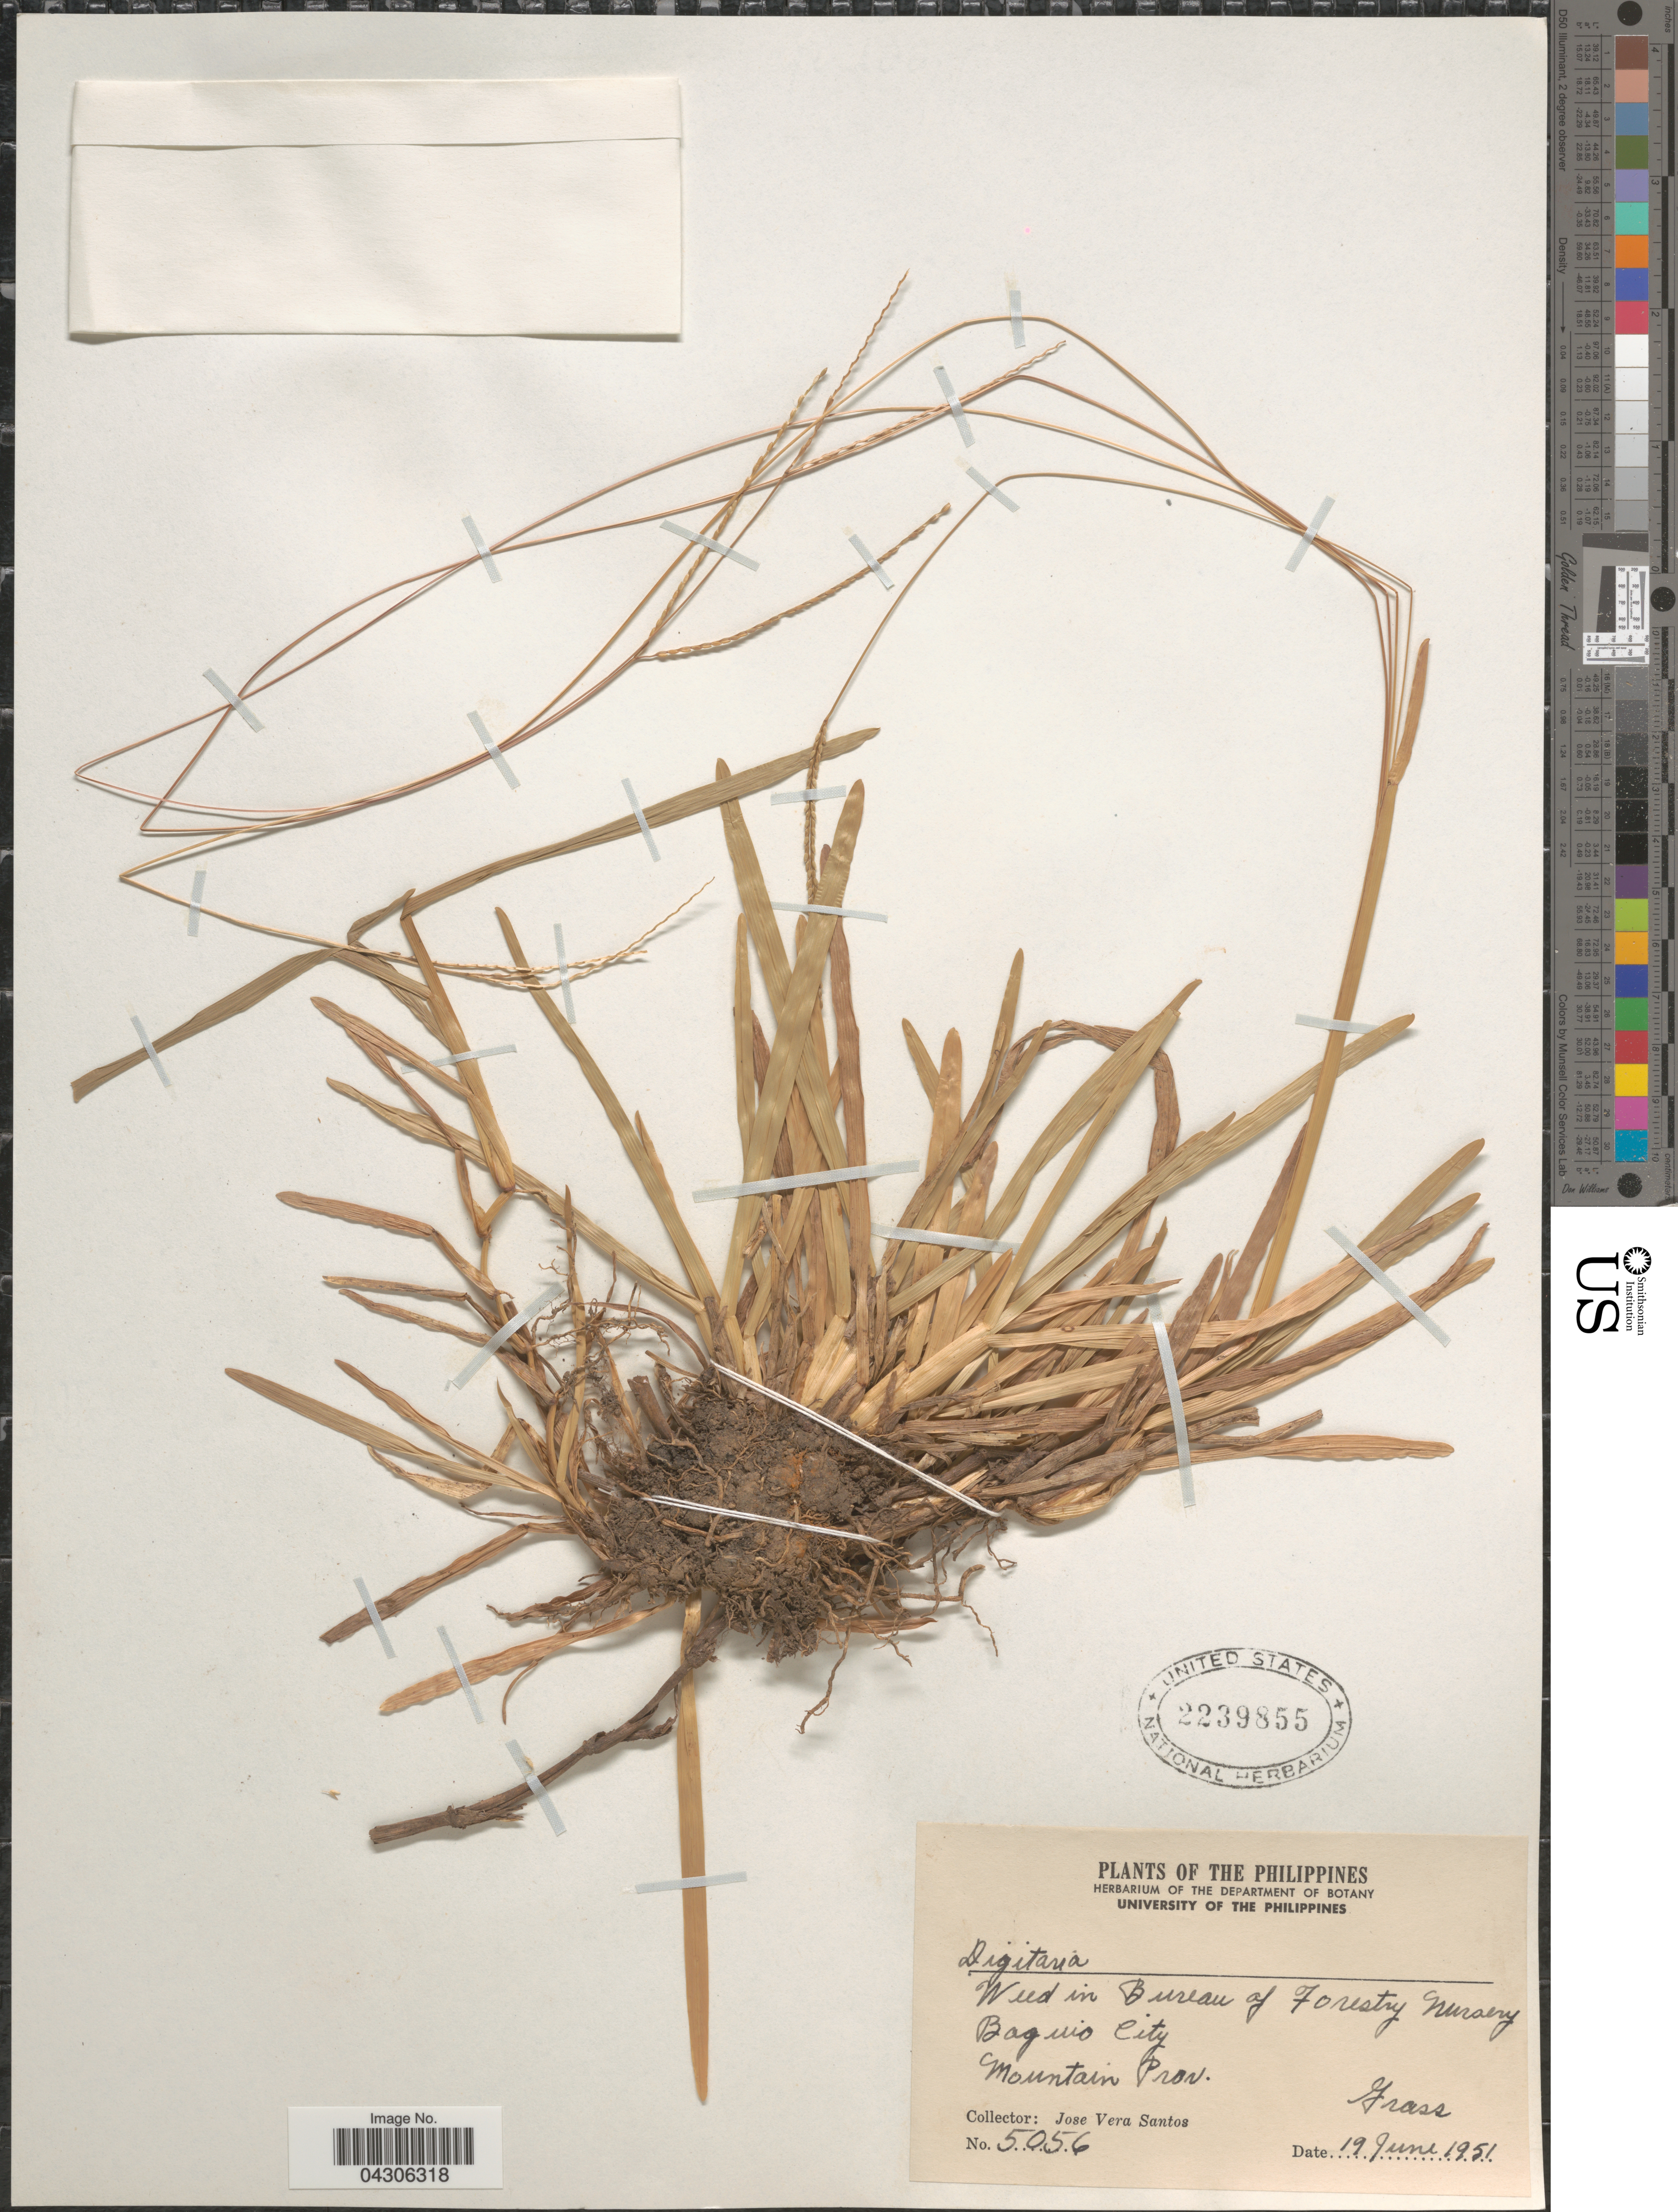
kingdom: Plantae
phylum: Tracheophyta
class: Liliopsida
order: Poales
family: Poaceae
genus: Digitaria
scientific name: Digitaria sp.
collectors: J. Vera Santos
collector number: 5056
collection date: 1951-06-19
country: Philippines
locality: Weed in Bureau of Forestry Nursery. Baguio City. Mountain Prov.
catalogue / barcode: US 2239855